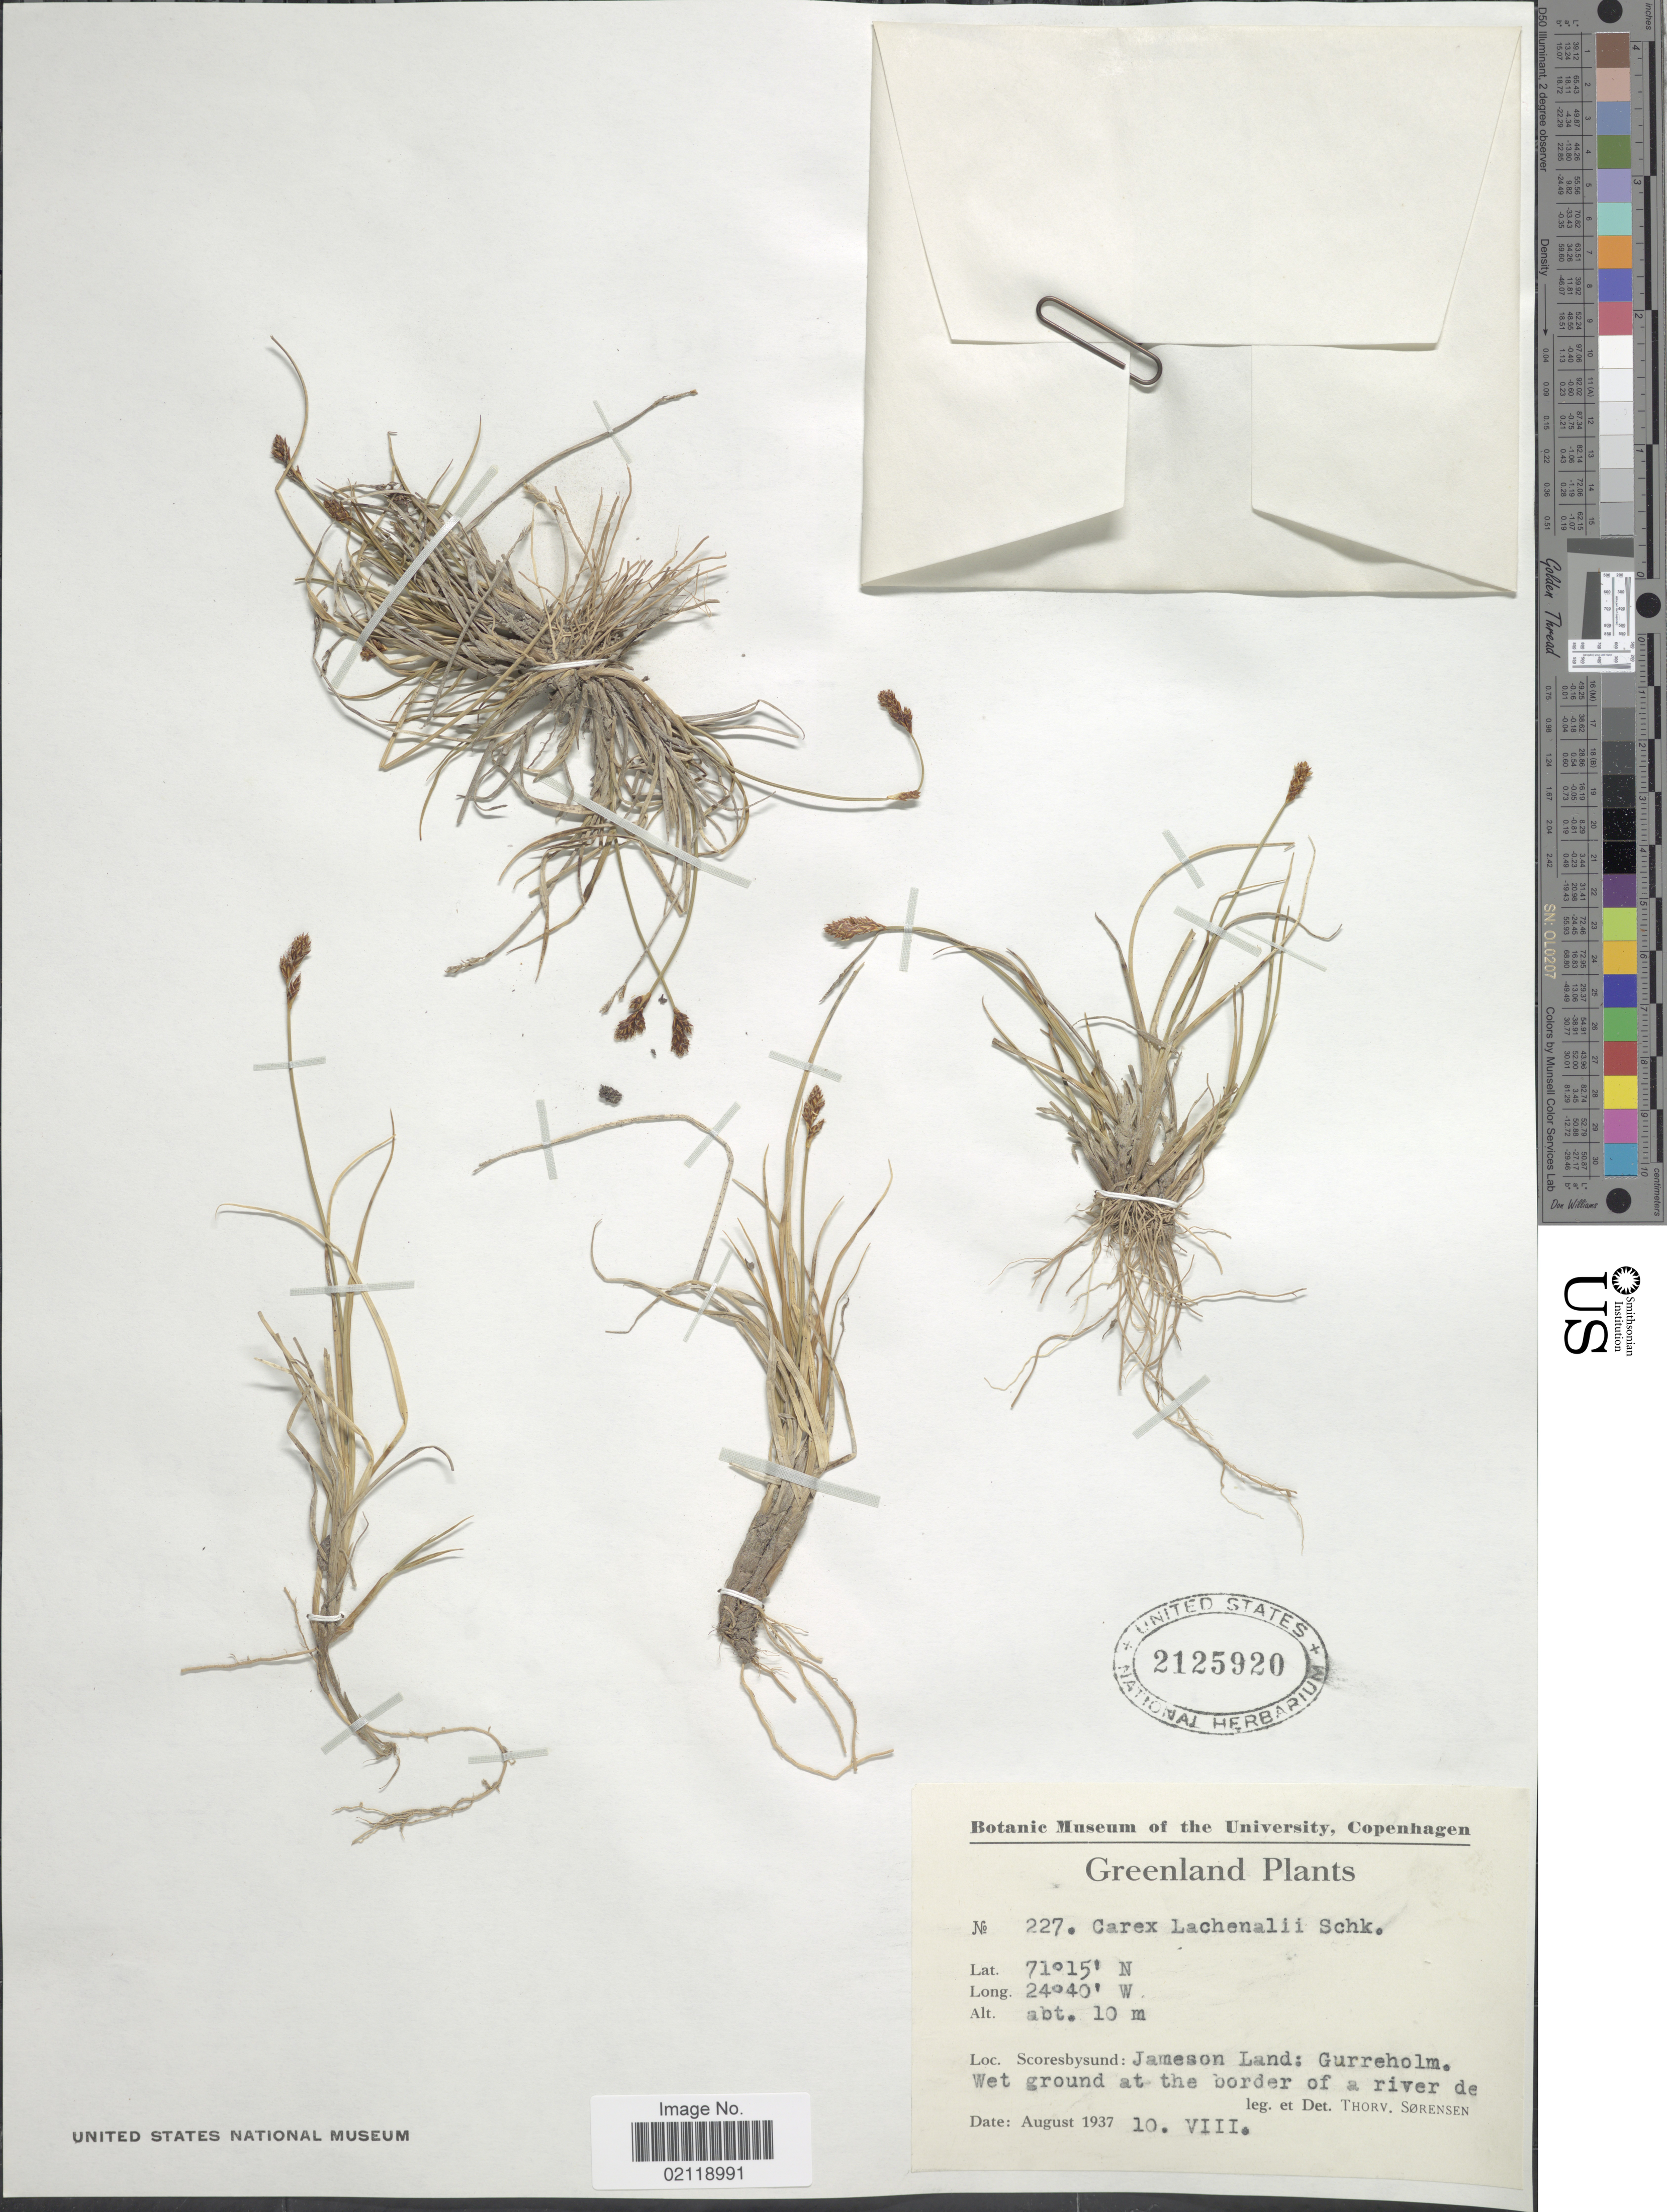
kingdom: Plantae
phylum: Tracheophyta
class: Liliopsida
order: Poales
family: Cyperaceae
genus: Carex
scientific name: Carex lachenalii subsp. lachenalii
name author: Schkuhr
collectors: T. Sorensen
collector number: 227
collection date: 1937-08-10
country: Greenland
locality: Scoresbysund. Jameson Island: Gurreholm. Wet ground at the border of a river de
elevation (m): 10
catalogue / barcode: US 2125920